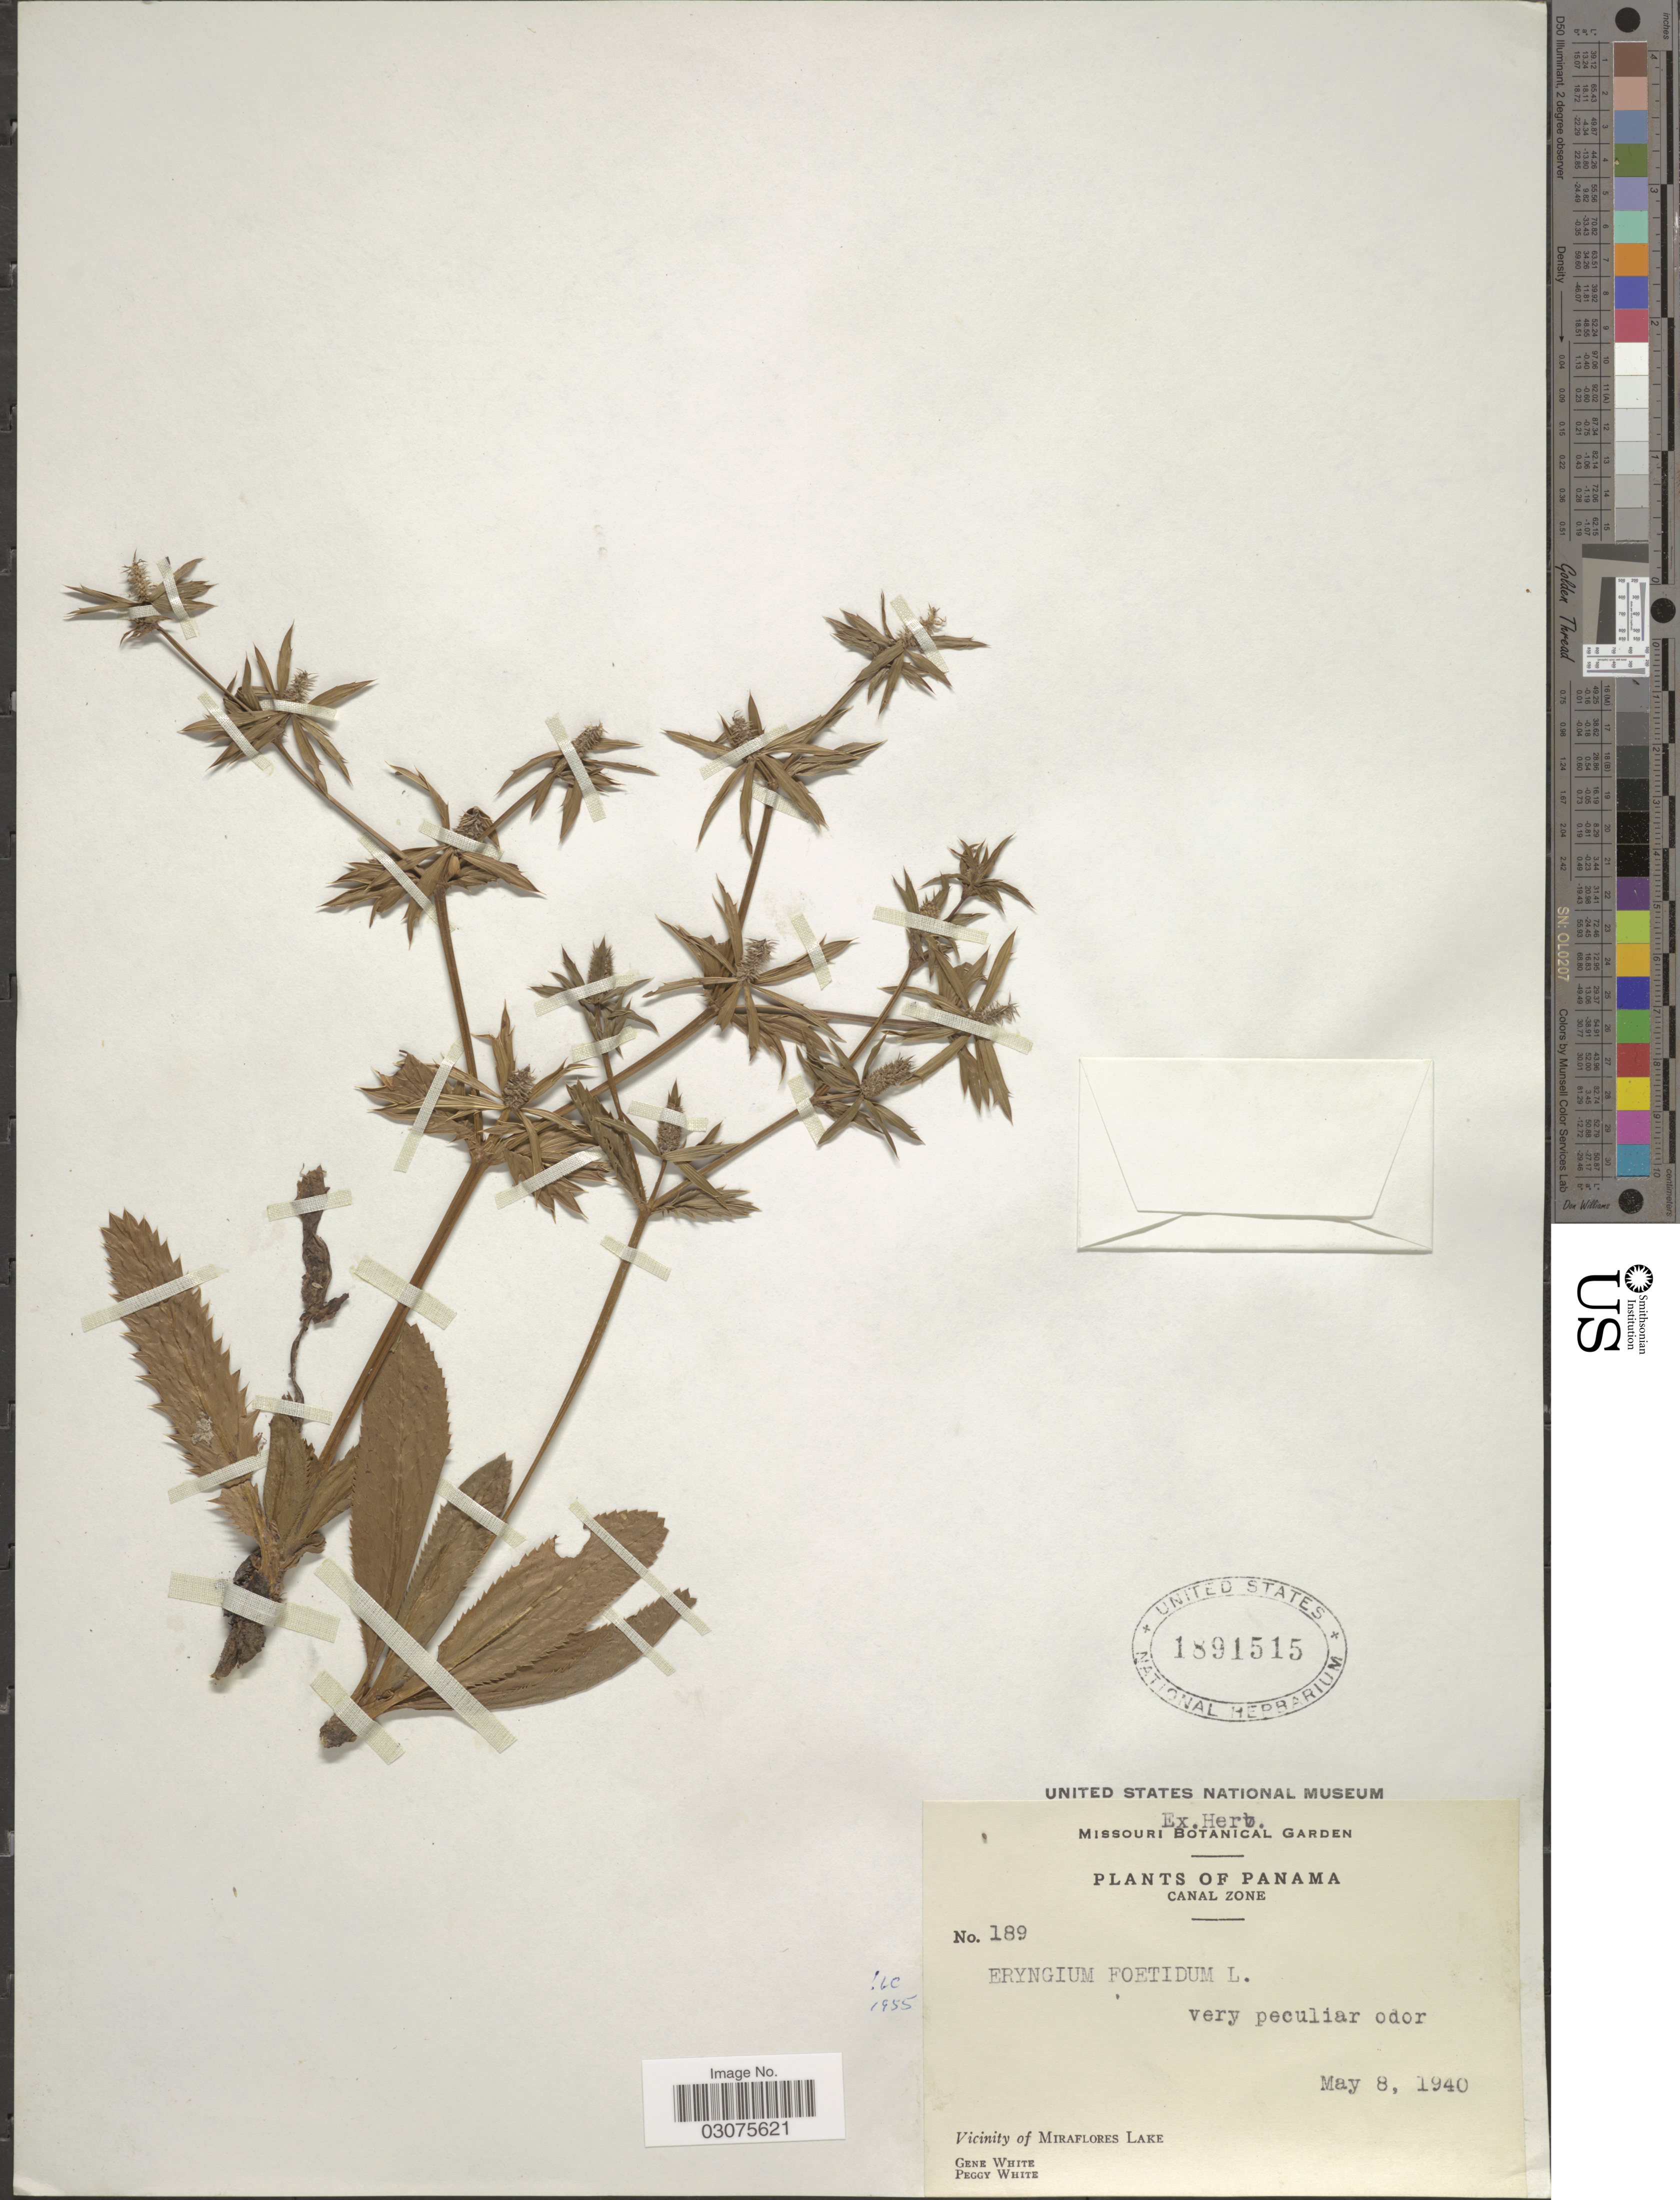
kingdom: Plantae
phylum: Tracheophyta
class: Magnoliopsida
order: Apiales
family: Apiaceae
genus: Eryngium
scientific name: Eryngium foetidum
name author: L.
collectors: G. White & P. White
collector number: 189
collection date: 1940-05-08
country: Panama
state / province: Panamá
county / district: Canal Zone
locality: Canal Zone. Vicinity of Miraflores Lake.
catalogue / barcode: US 1891515